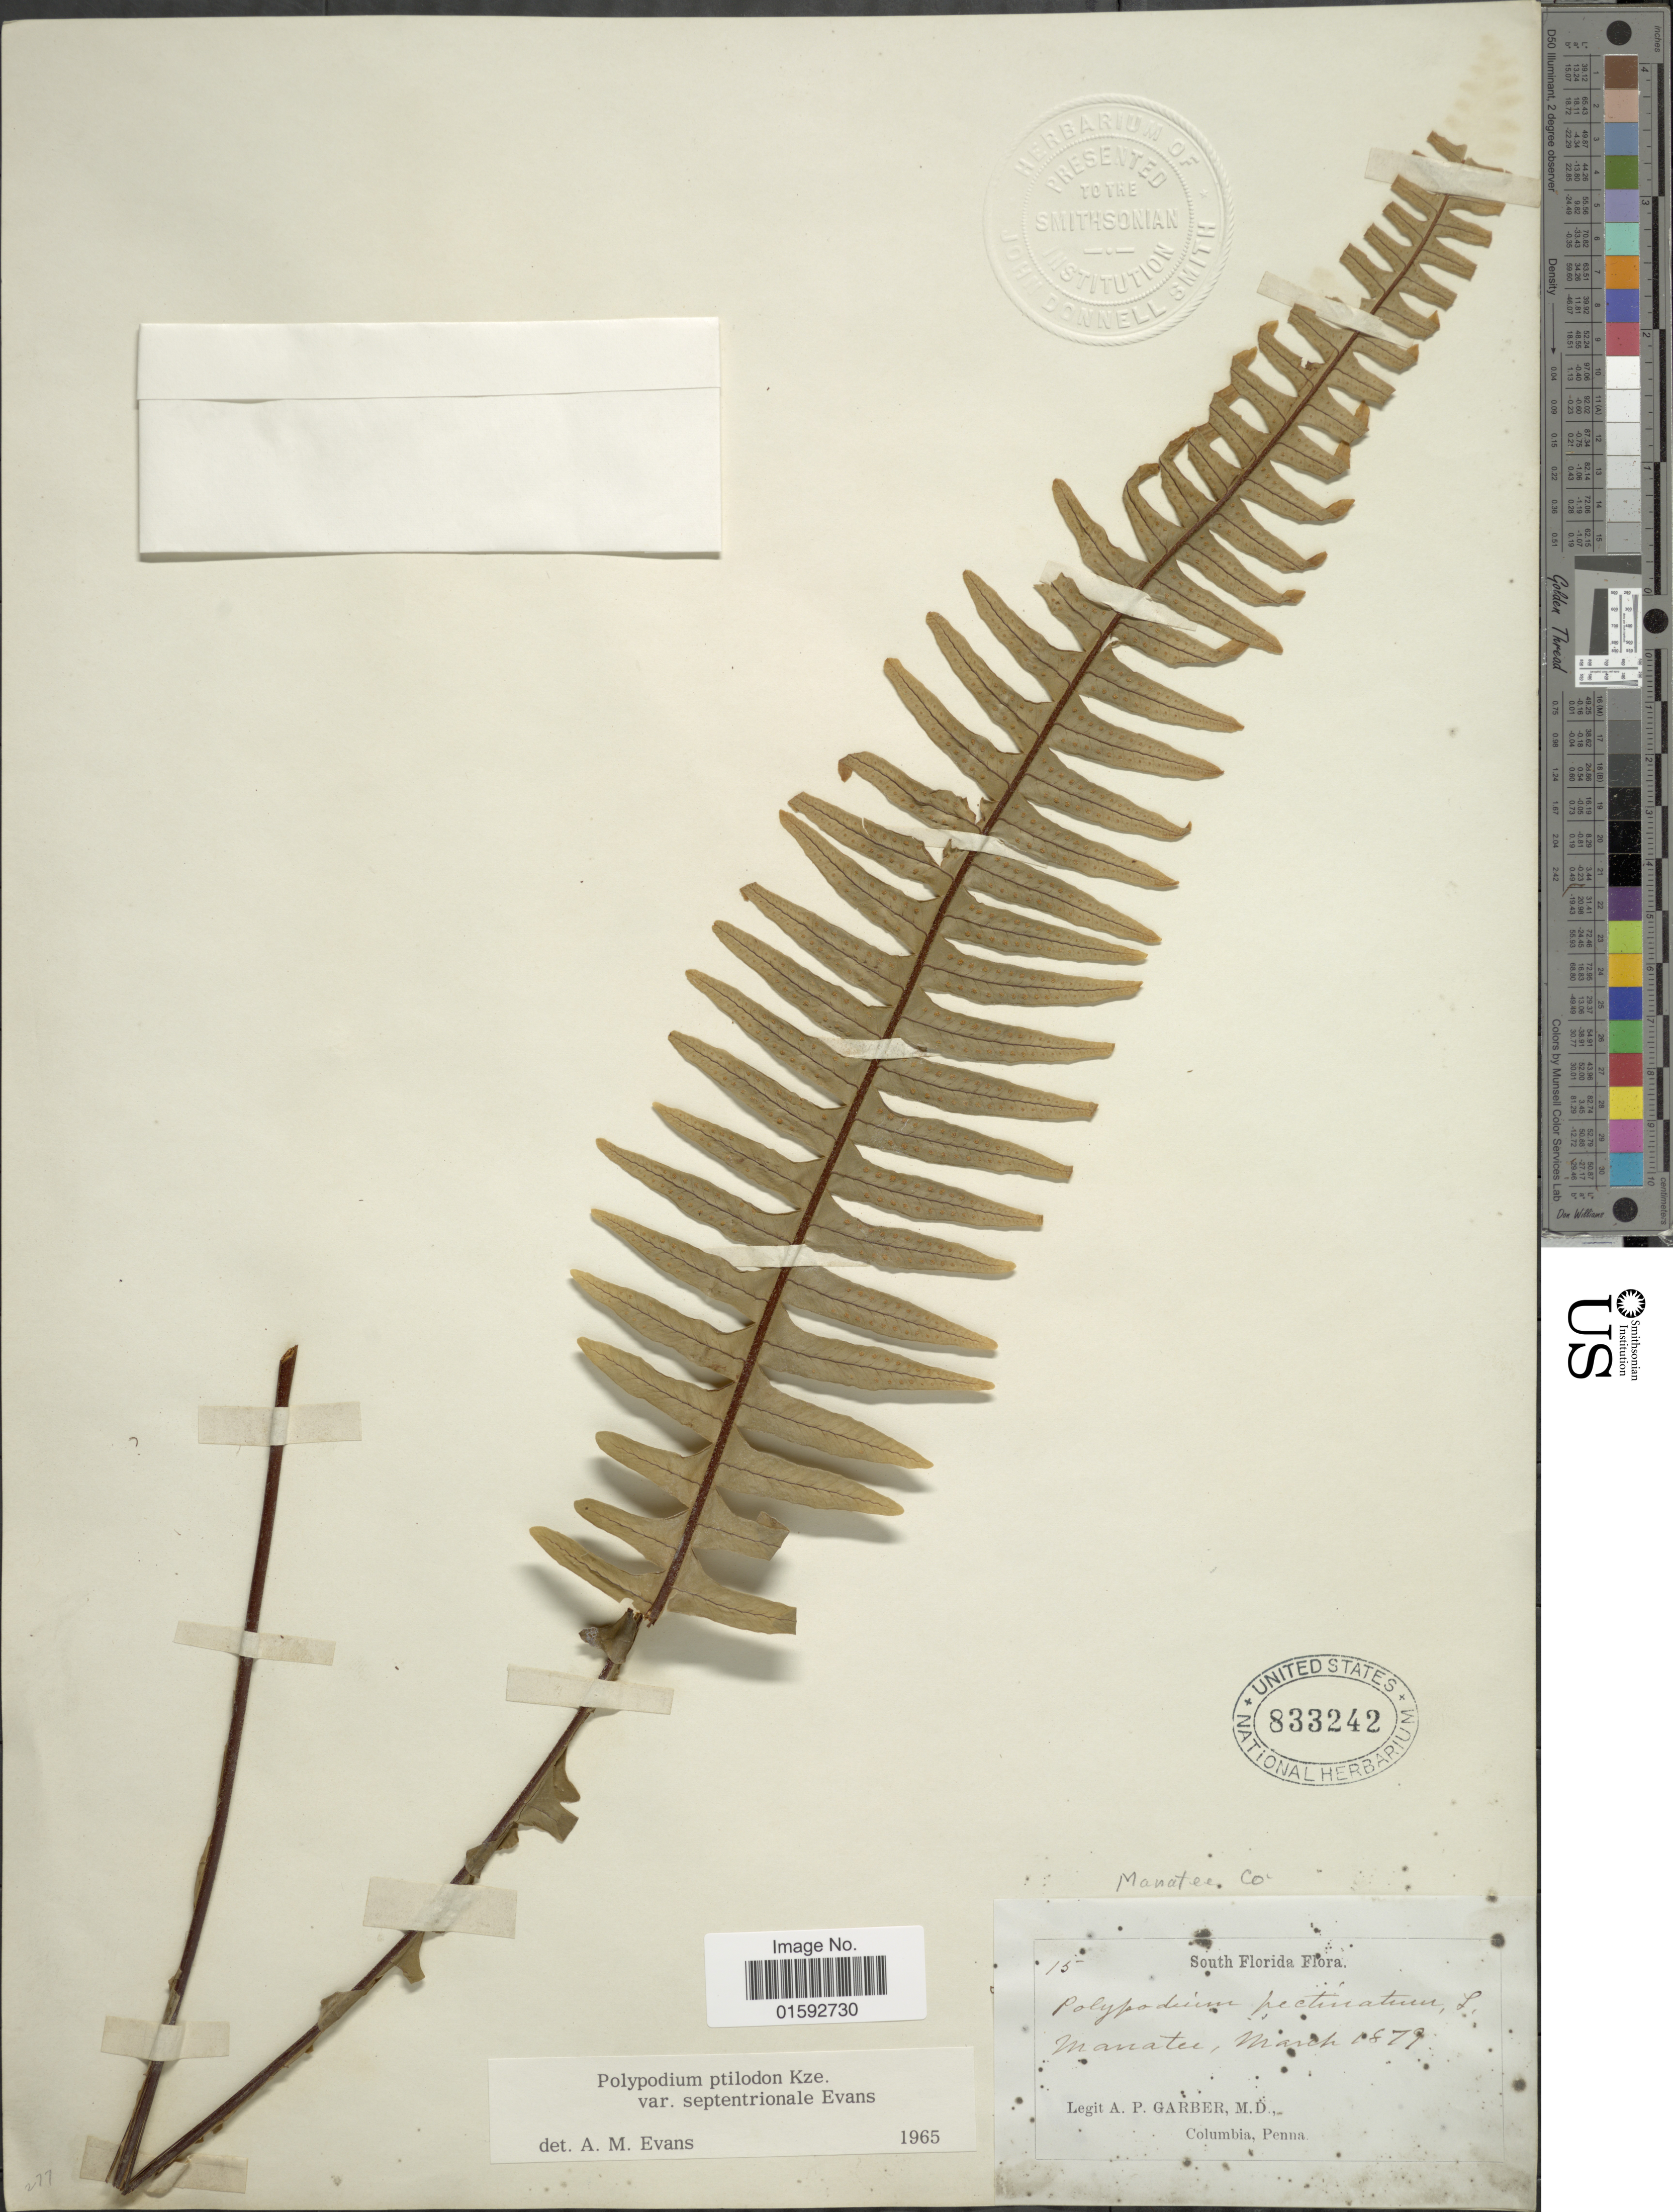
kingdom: Plantae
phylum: Tracheophyta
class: Polypodiopsida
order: Polypodiales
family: Polypodiaceae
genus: Pecluma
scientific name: Pecluma ptilodos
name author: (Kunze) Price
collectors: A. P. Garber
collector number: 15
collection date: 1879-03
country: United States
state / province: Florida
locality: South Florida, Manatu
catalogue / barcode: US 833242